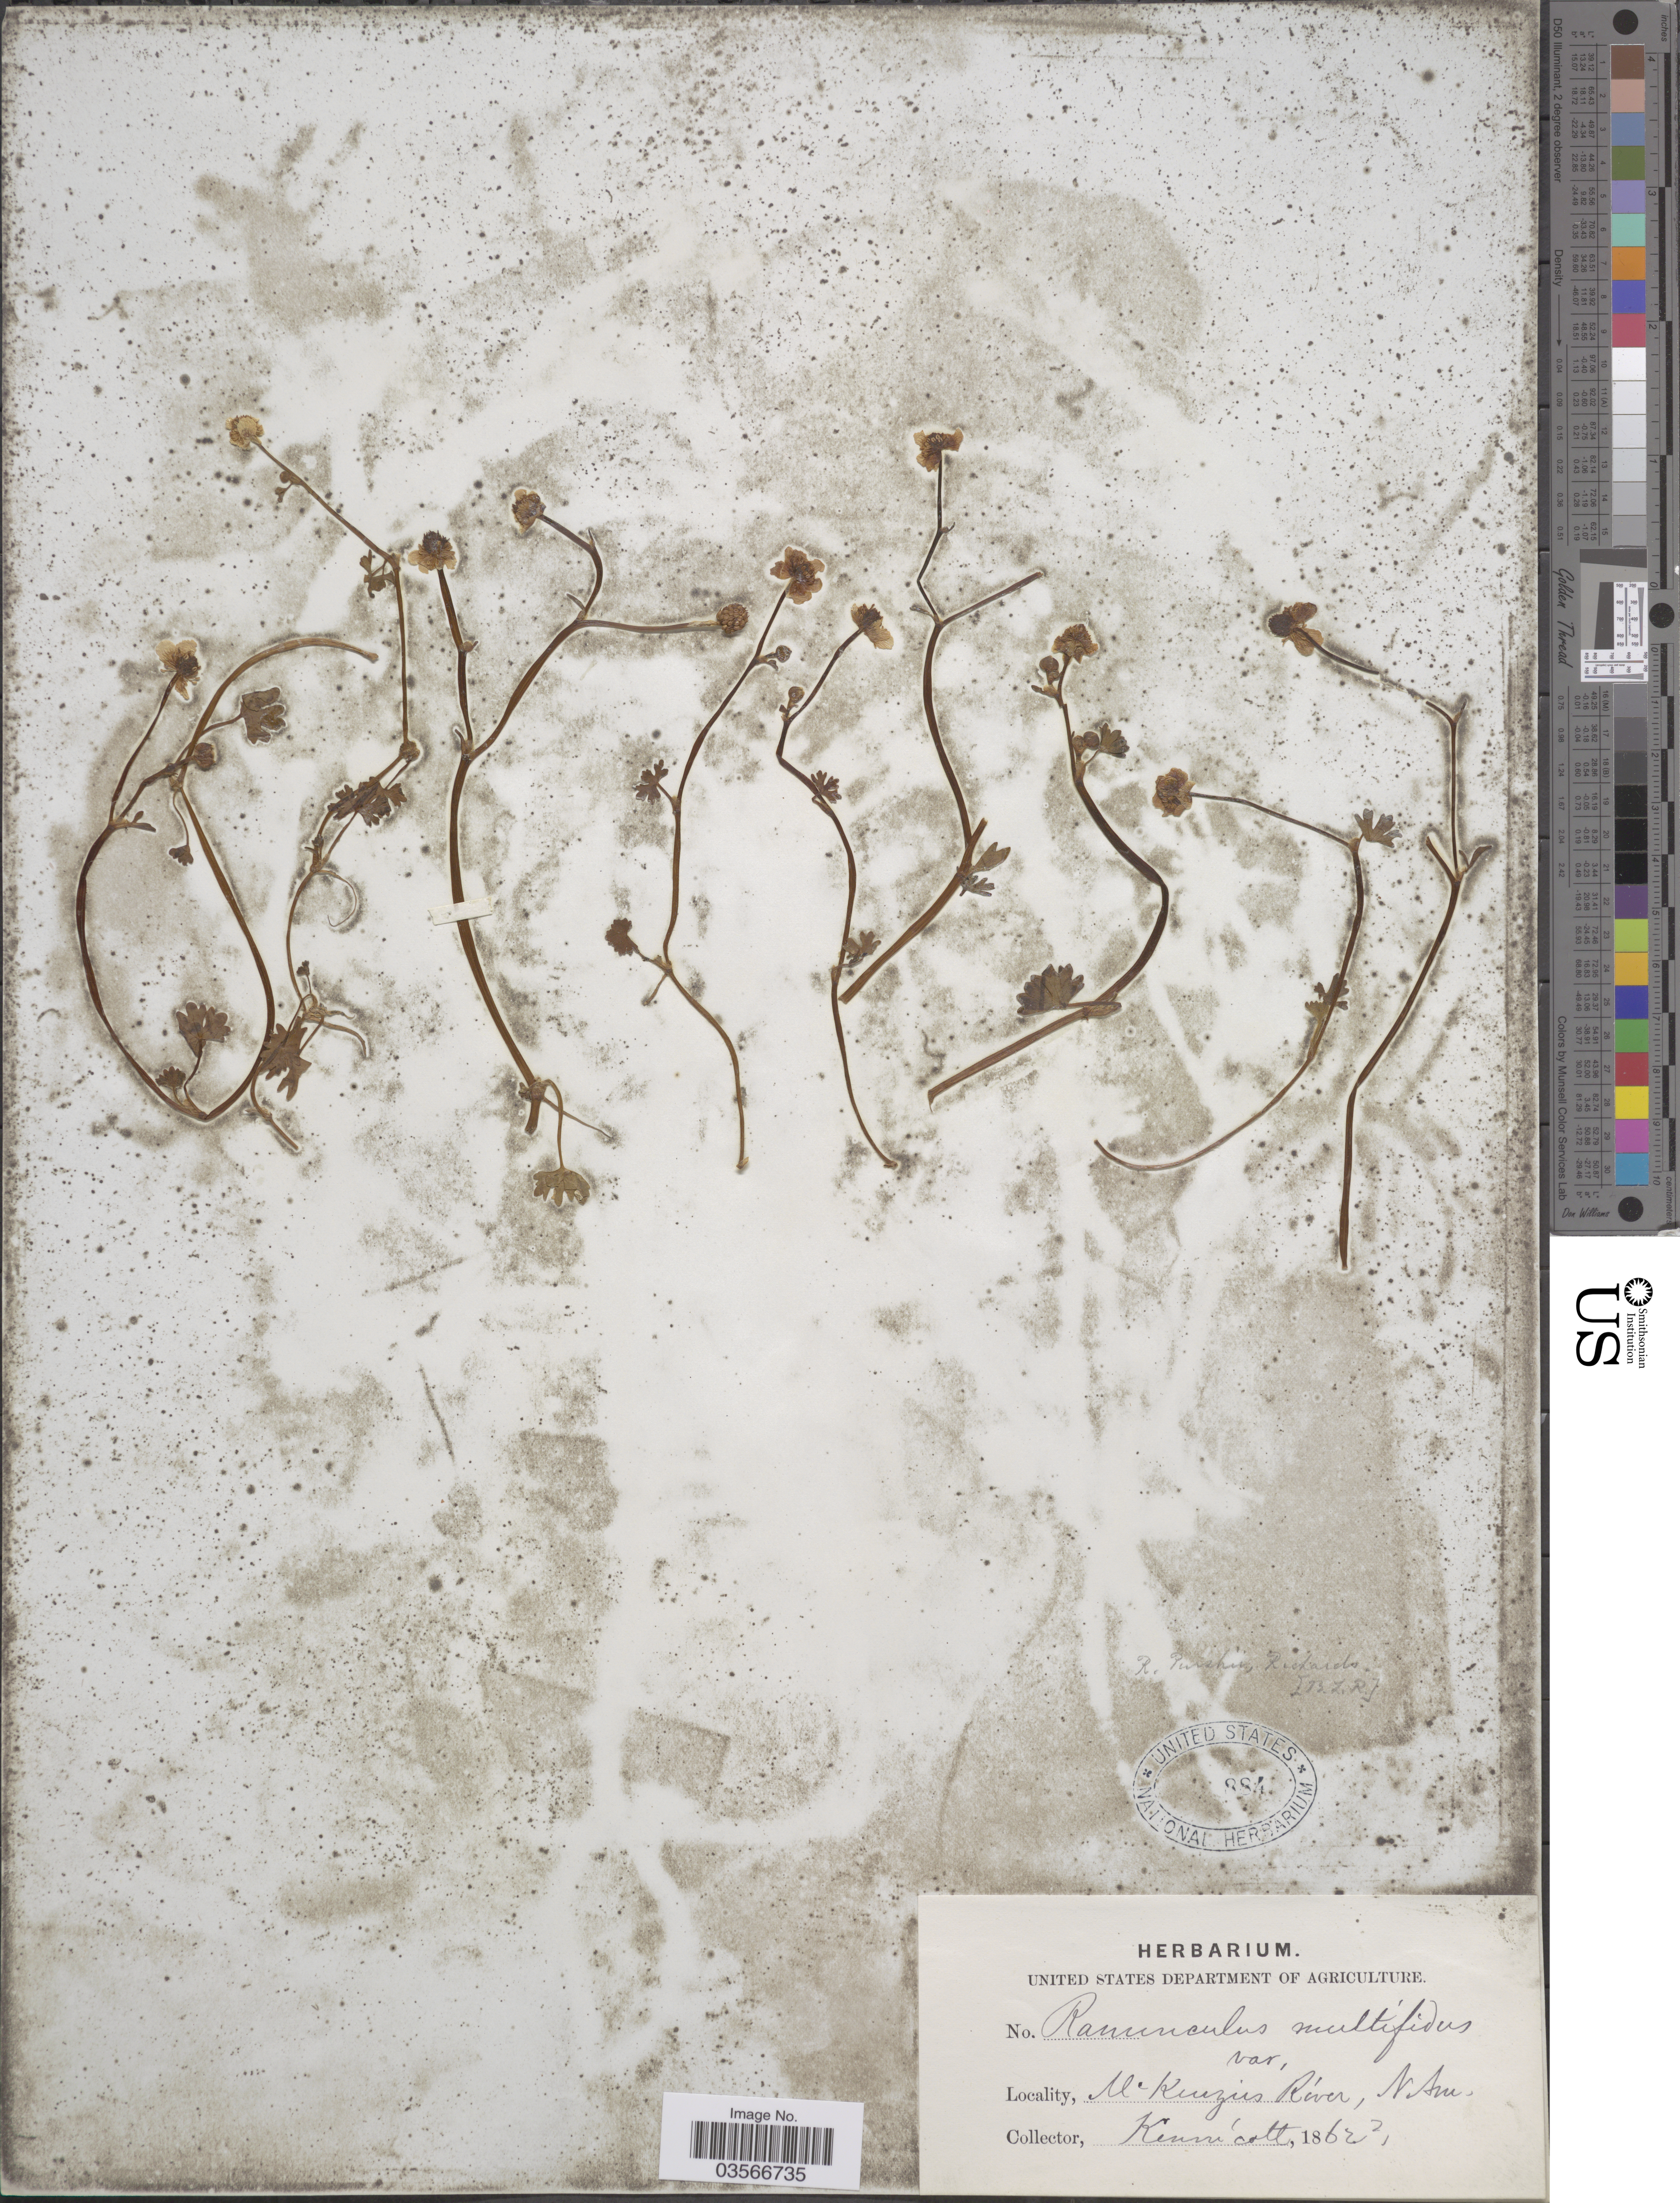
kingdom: Plantae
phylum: Tracheophyta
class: Magnoliopsida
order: Ranunculales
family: Ranunculaceae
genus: Ranunculus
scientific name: Ranunculus gmelinii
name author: DC.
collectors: R. Kennicott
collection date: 1862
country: Canada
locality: McKinzie River, N. Am.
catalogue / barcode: US 884